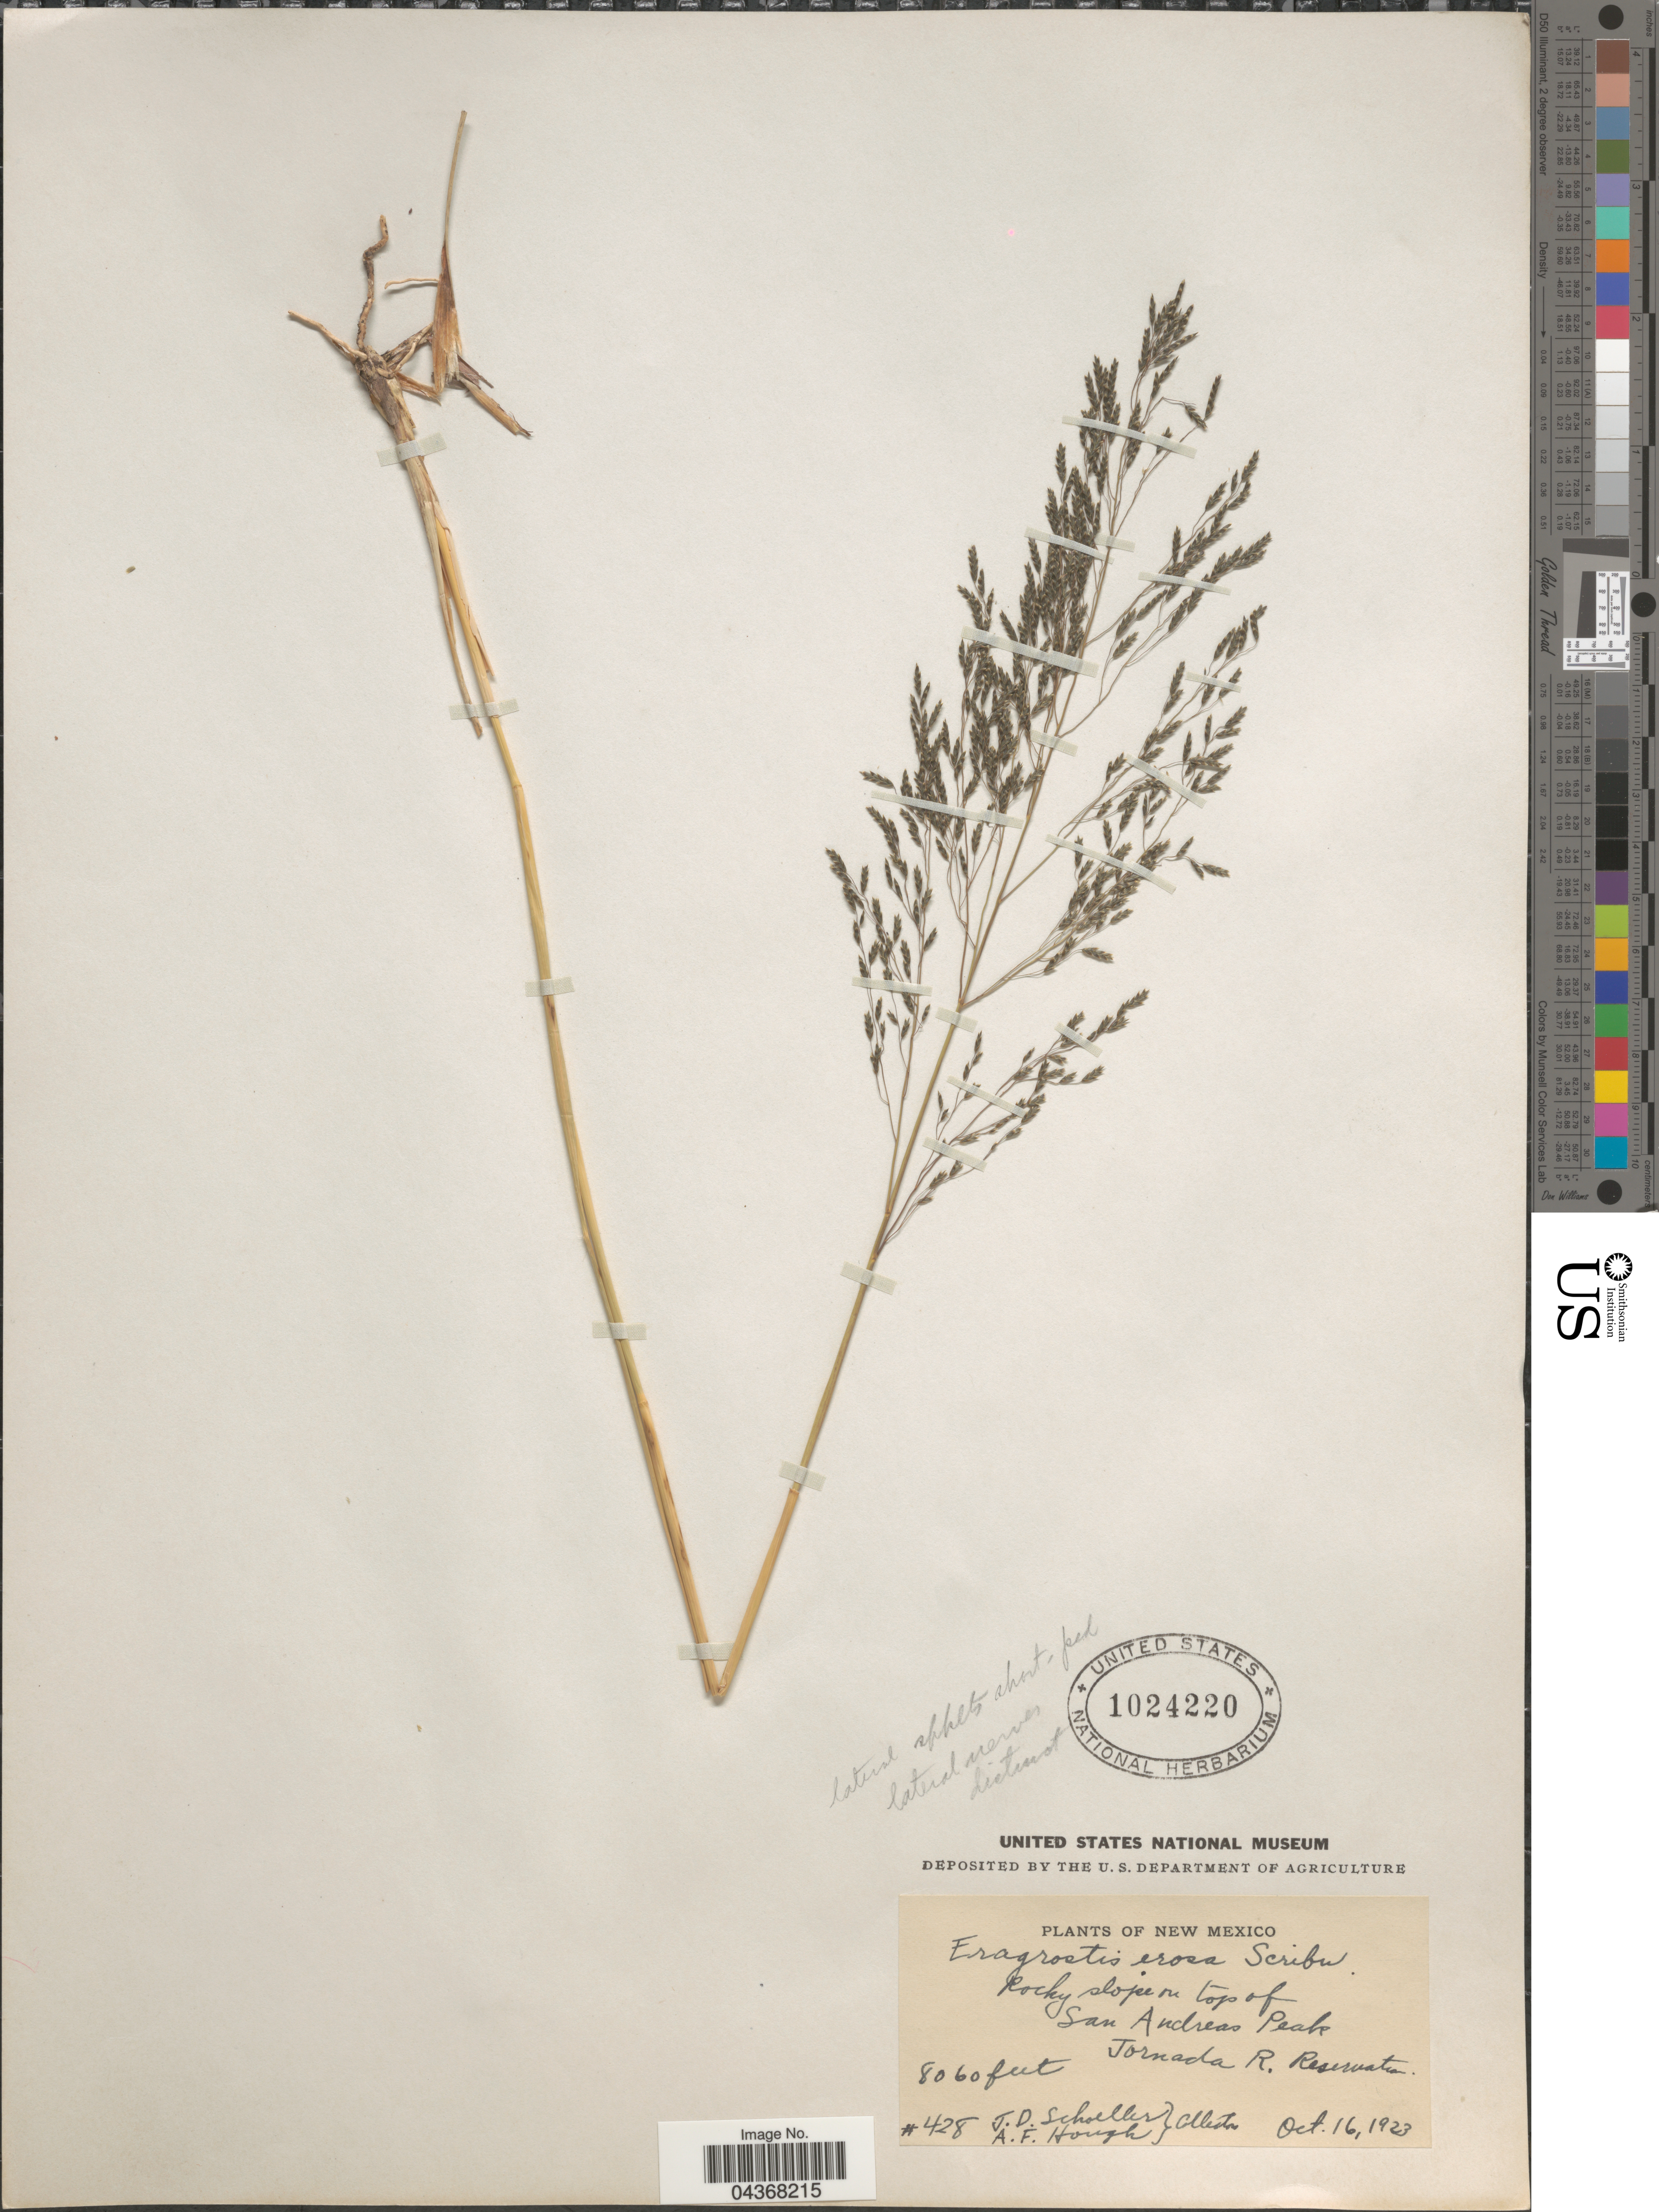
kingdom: Plantae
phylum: Tracheophyta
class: Liliopsida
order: Poales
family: Poaceae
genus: Eragrostis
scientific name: Eragrostis erosa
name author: Scribn. ex W.J. Beal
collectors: J. Schoeller & A. F. Hough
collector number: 428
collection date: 1923-10-16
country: United States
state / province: New Mexico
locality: Rocky slopes on top of San Andreas Peak. Tornado R. Reservation.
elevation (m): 2457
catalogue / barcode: US 1024220